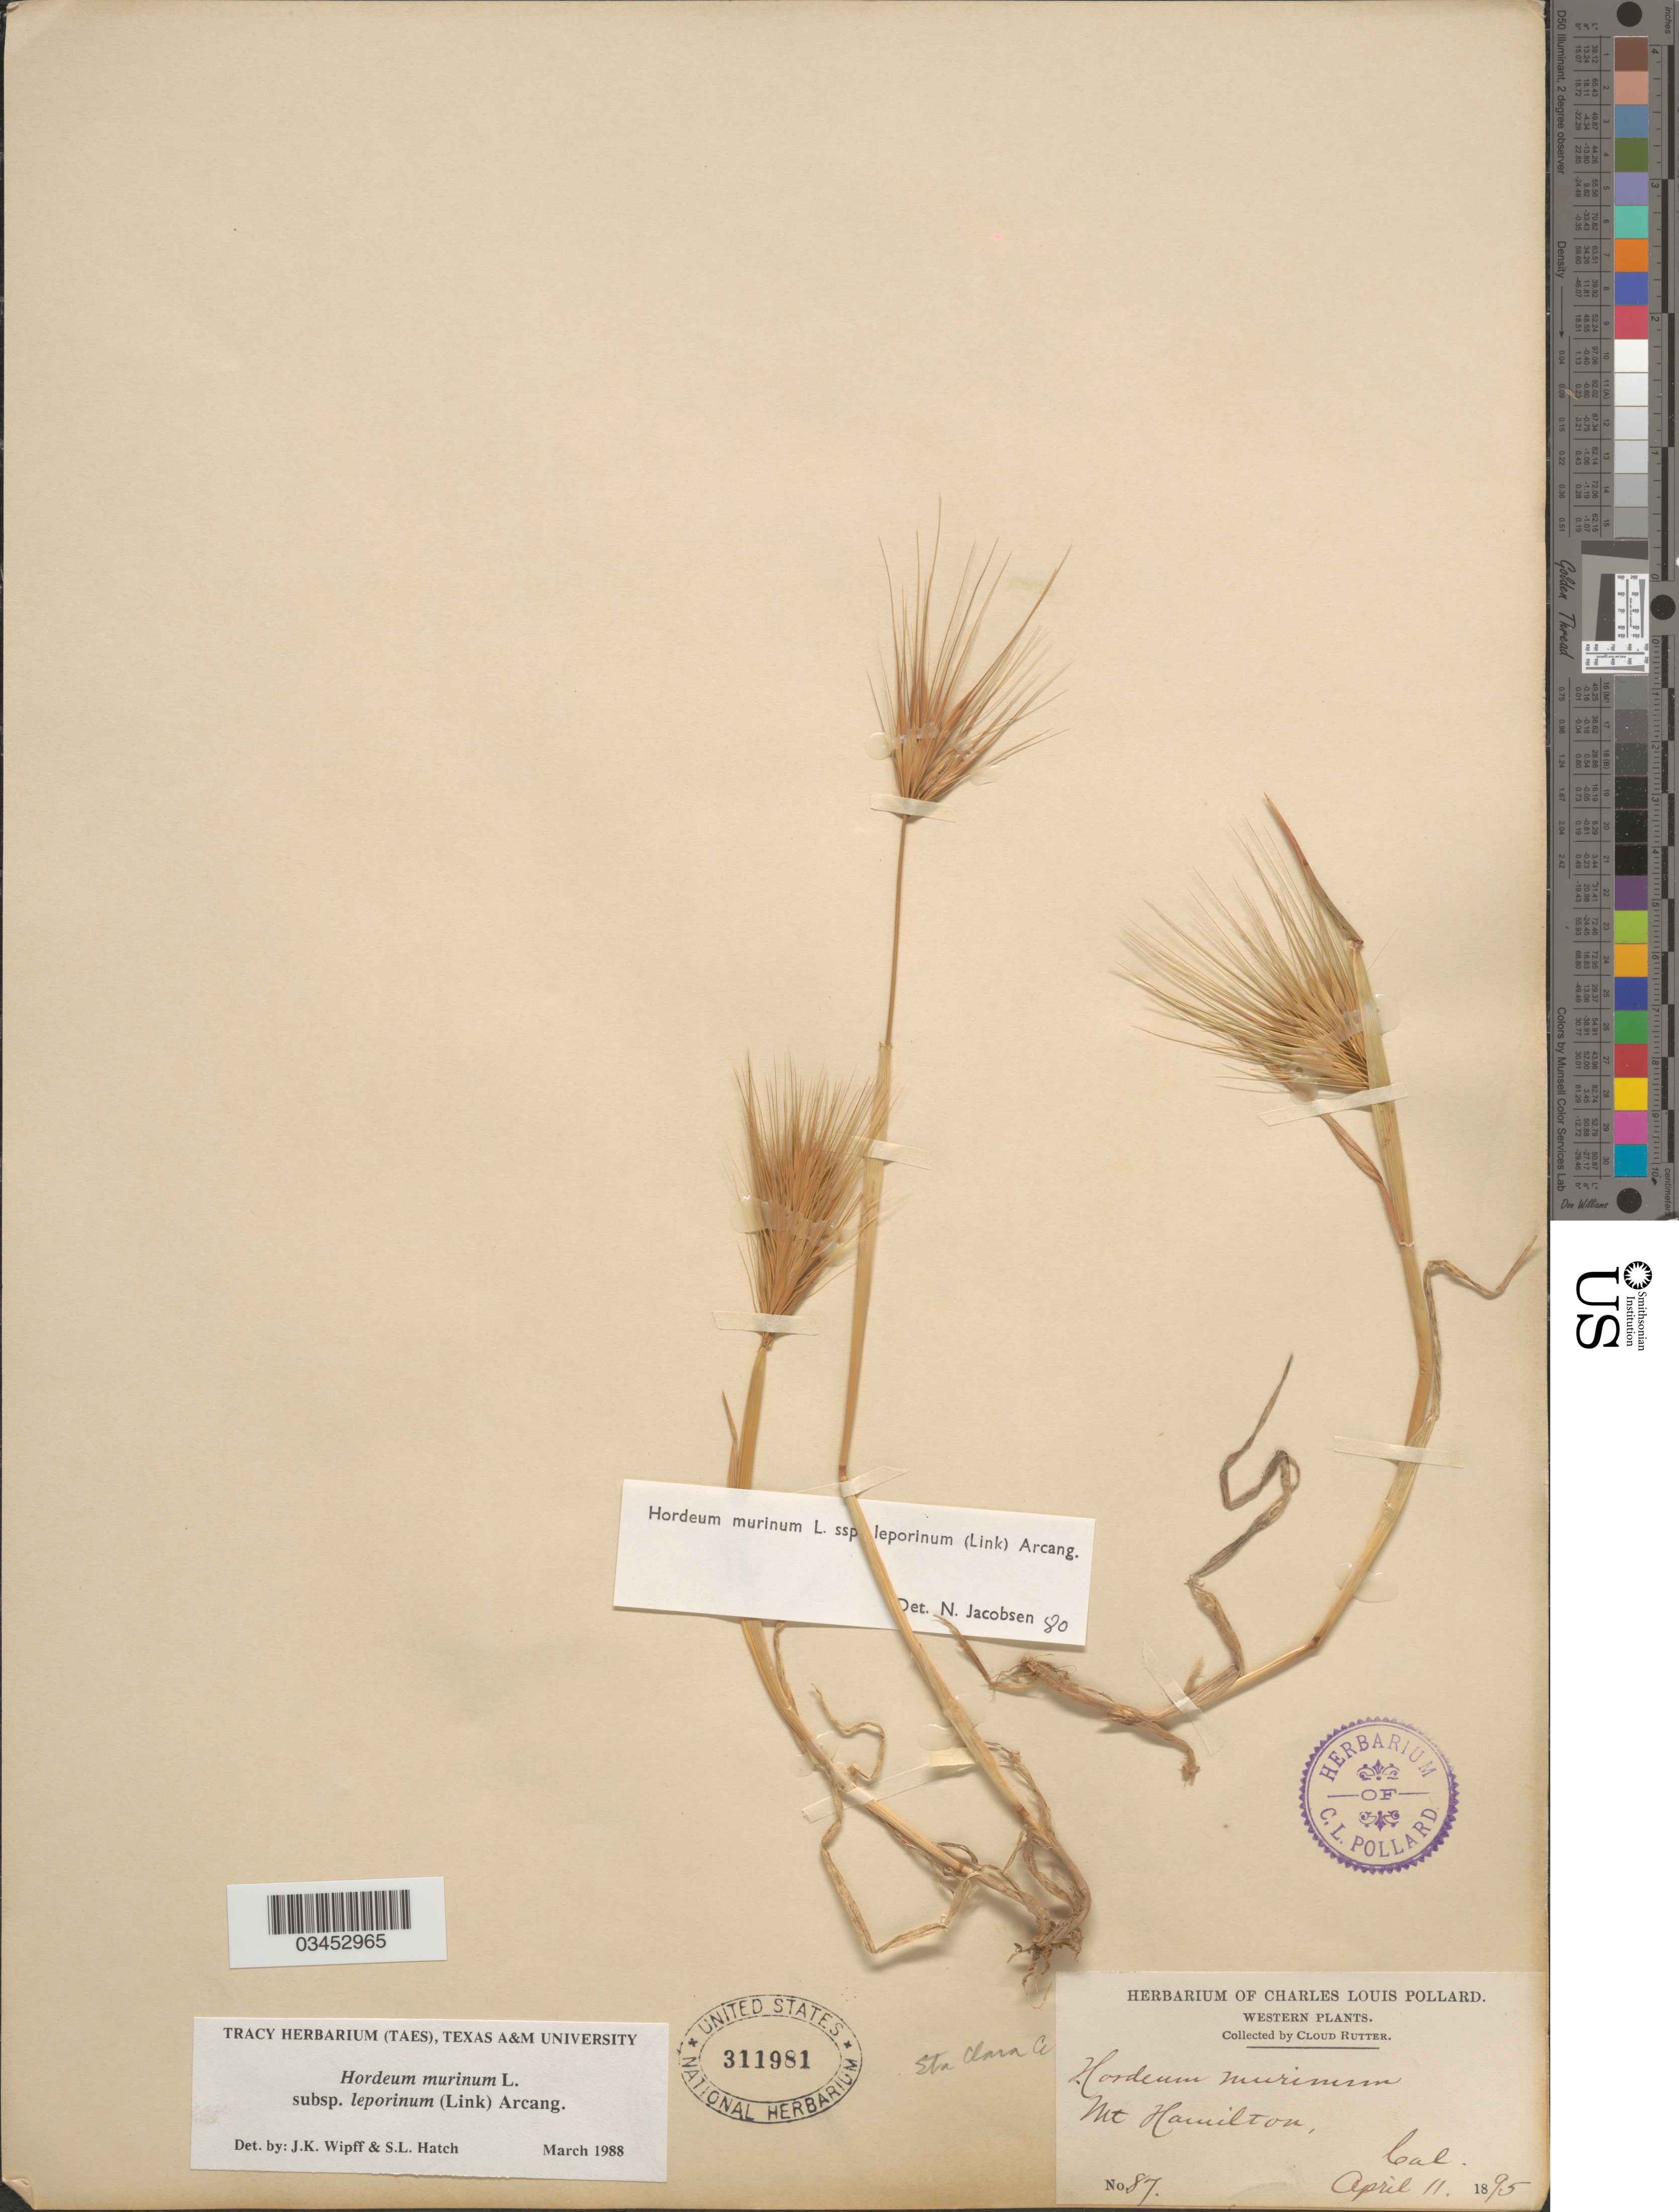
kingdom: Plantae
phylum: Tracheophyta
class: Liliopsida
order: Poales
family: Poaceae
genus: Hordeum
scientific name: Hordeum murinum subsp. leporinum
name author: (Link) Arcang.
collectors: C. Rutter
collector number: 87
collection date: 1895-04-11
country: United States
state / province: California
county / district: Santa Clara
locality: Western. Mt Hamilton. Sta Clara Co.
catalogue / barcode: US 311981